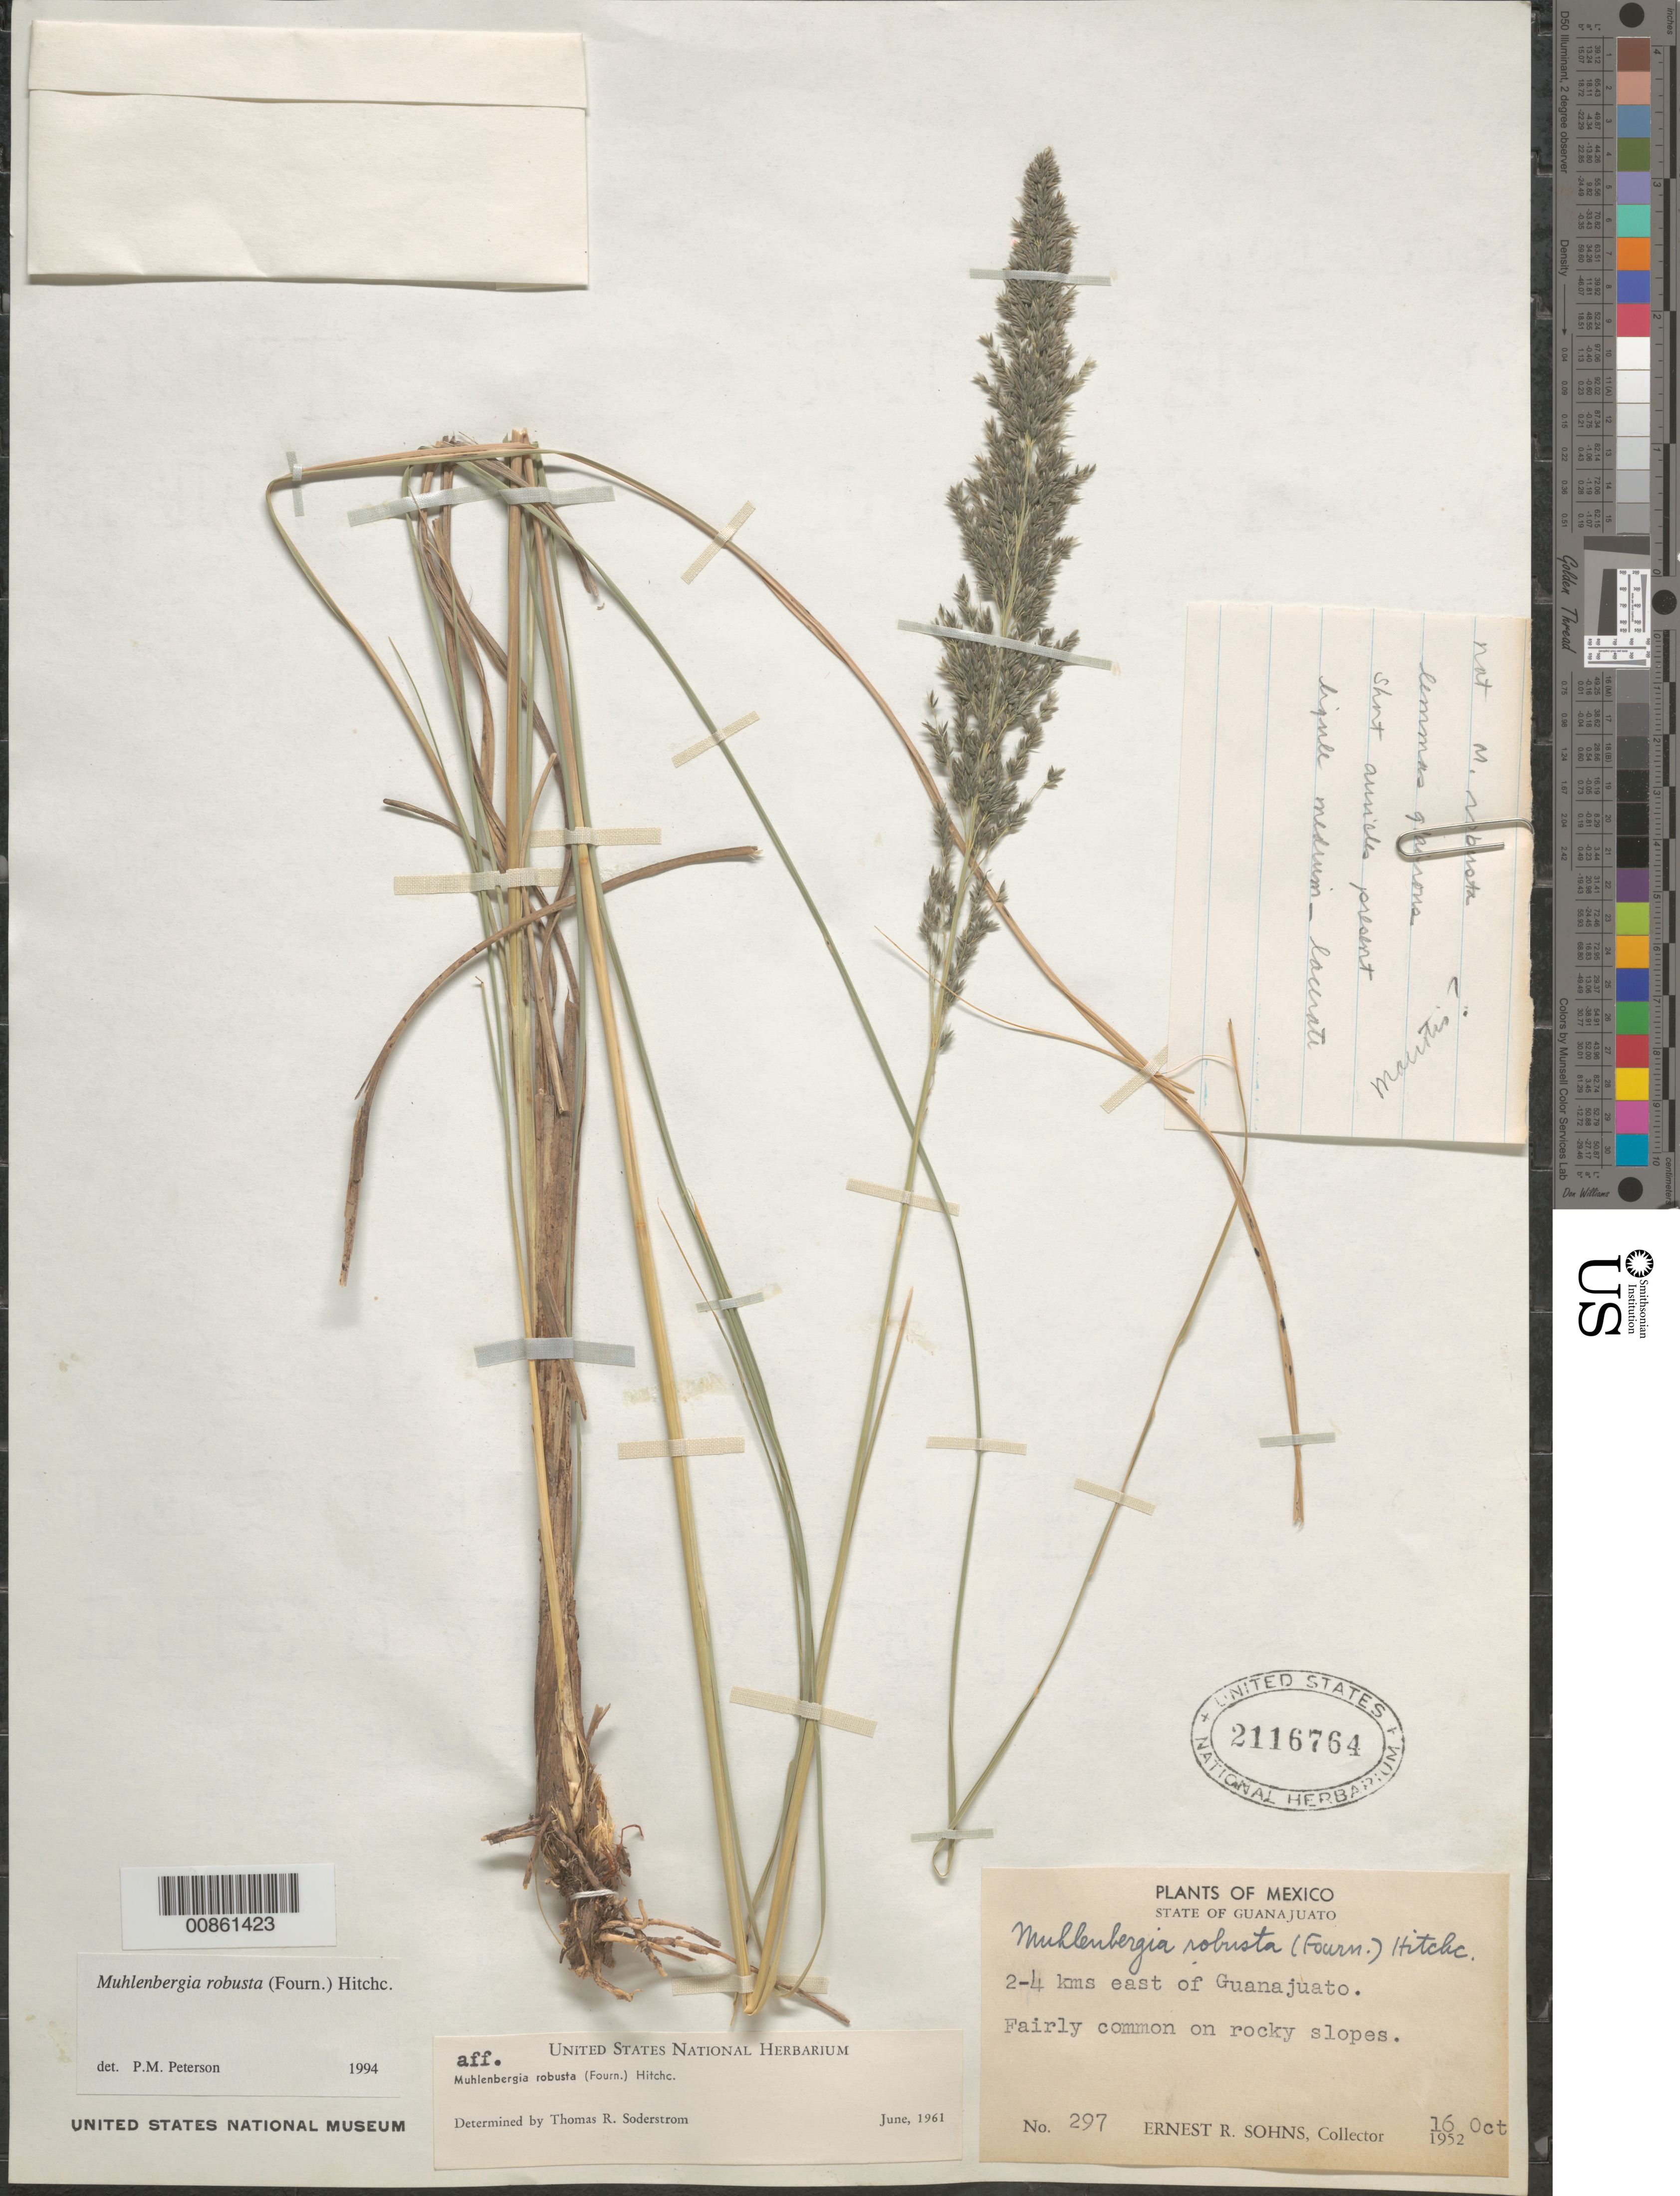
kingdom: Plantae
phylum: Tracheophyta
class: Liliopsida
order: Poales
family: Poaceae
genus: Muhlenbergia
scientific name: Muhlenbergia robusta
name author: (E. Fourn.) Hitchc.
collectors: E. R. Sohns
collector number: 297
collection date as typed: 16 Oct 1952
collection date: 1952-10-16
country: Mexico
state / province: Guanajuato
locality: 2-4 km E of Guanajuato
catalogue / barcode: US 2116764